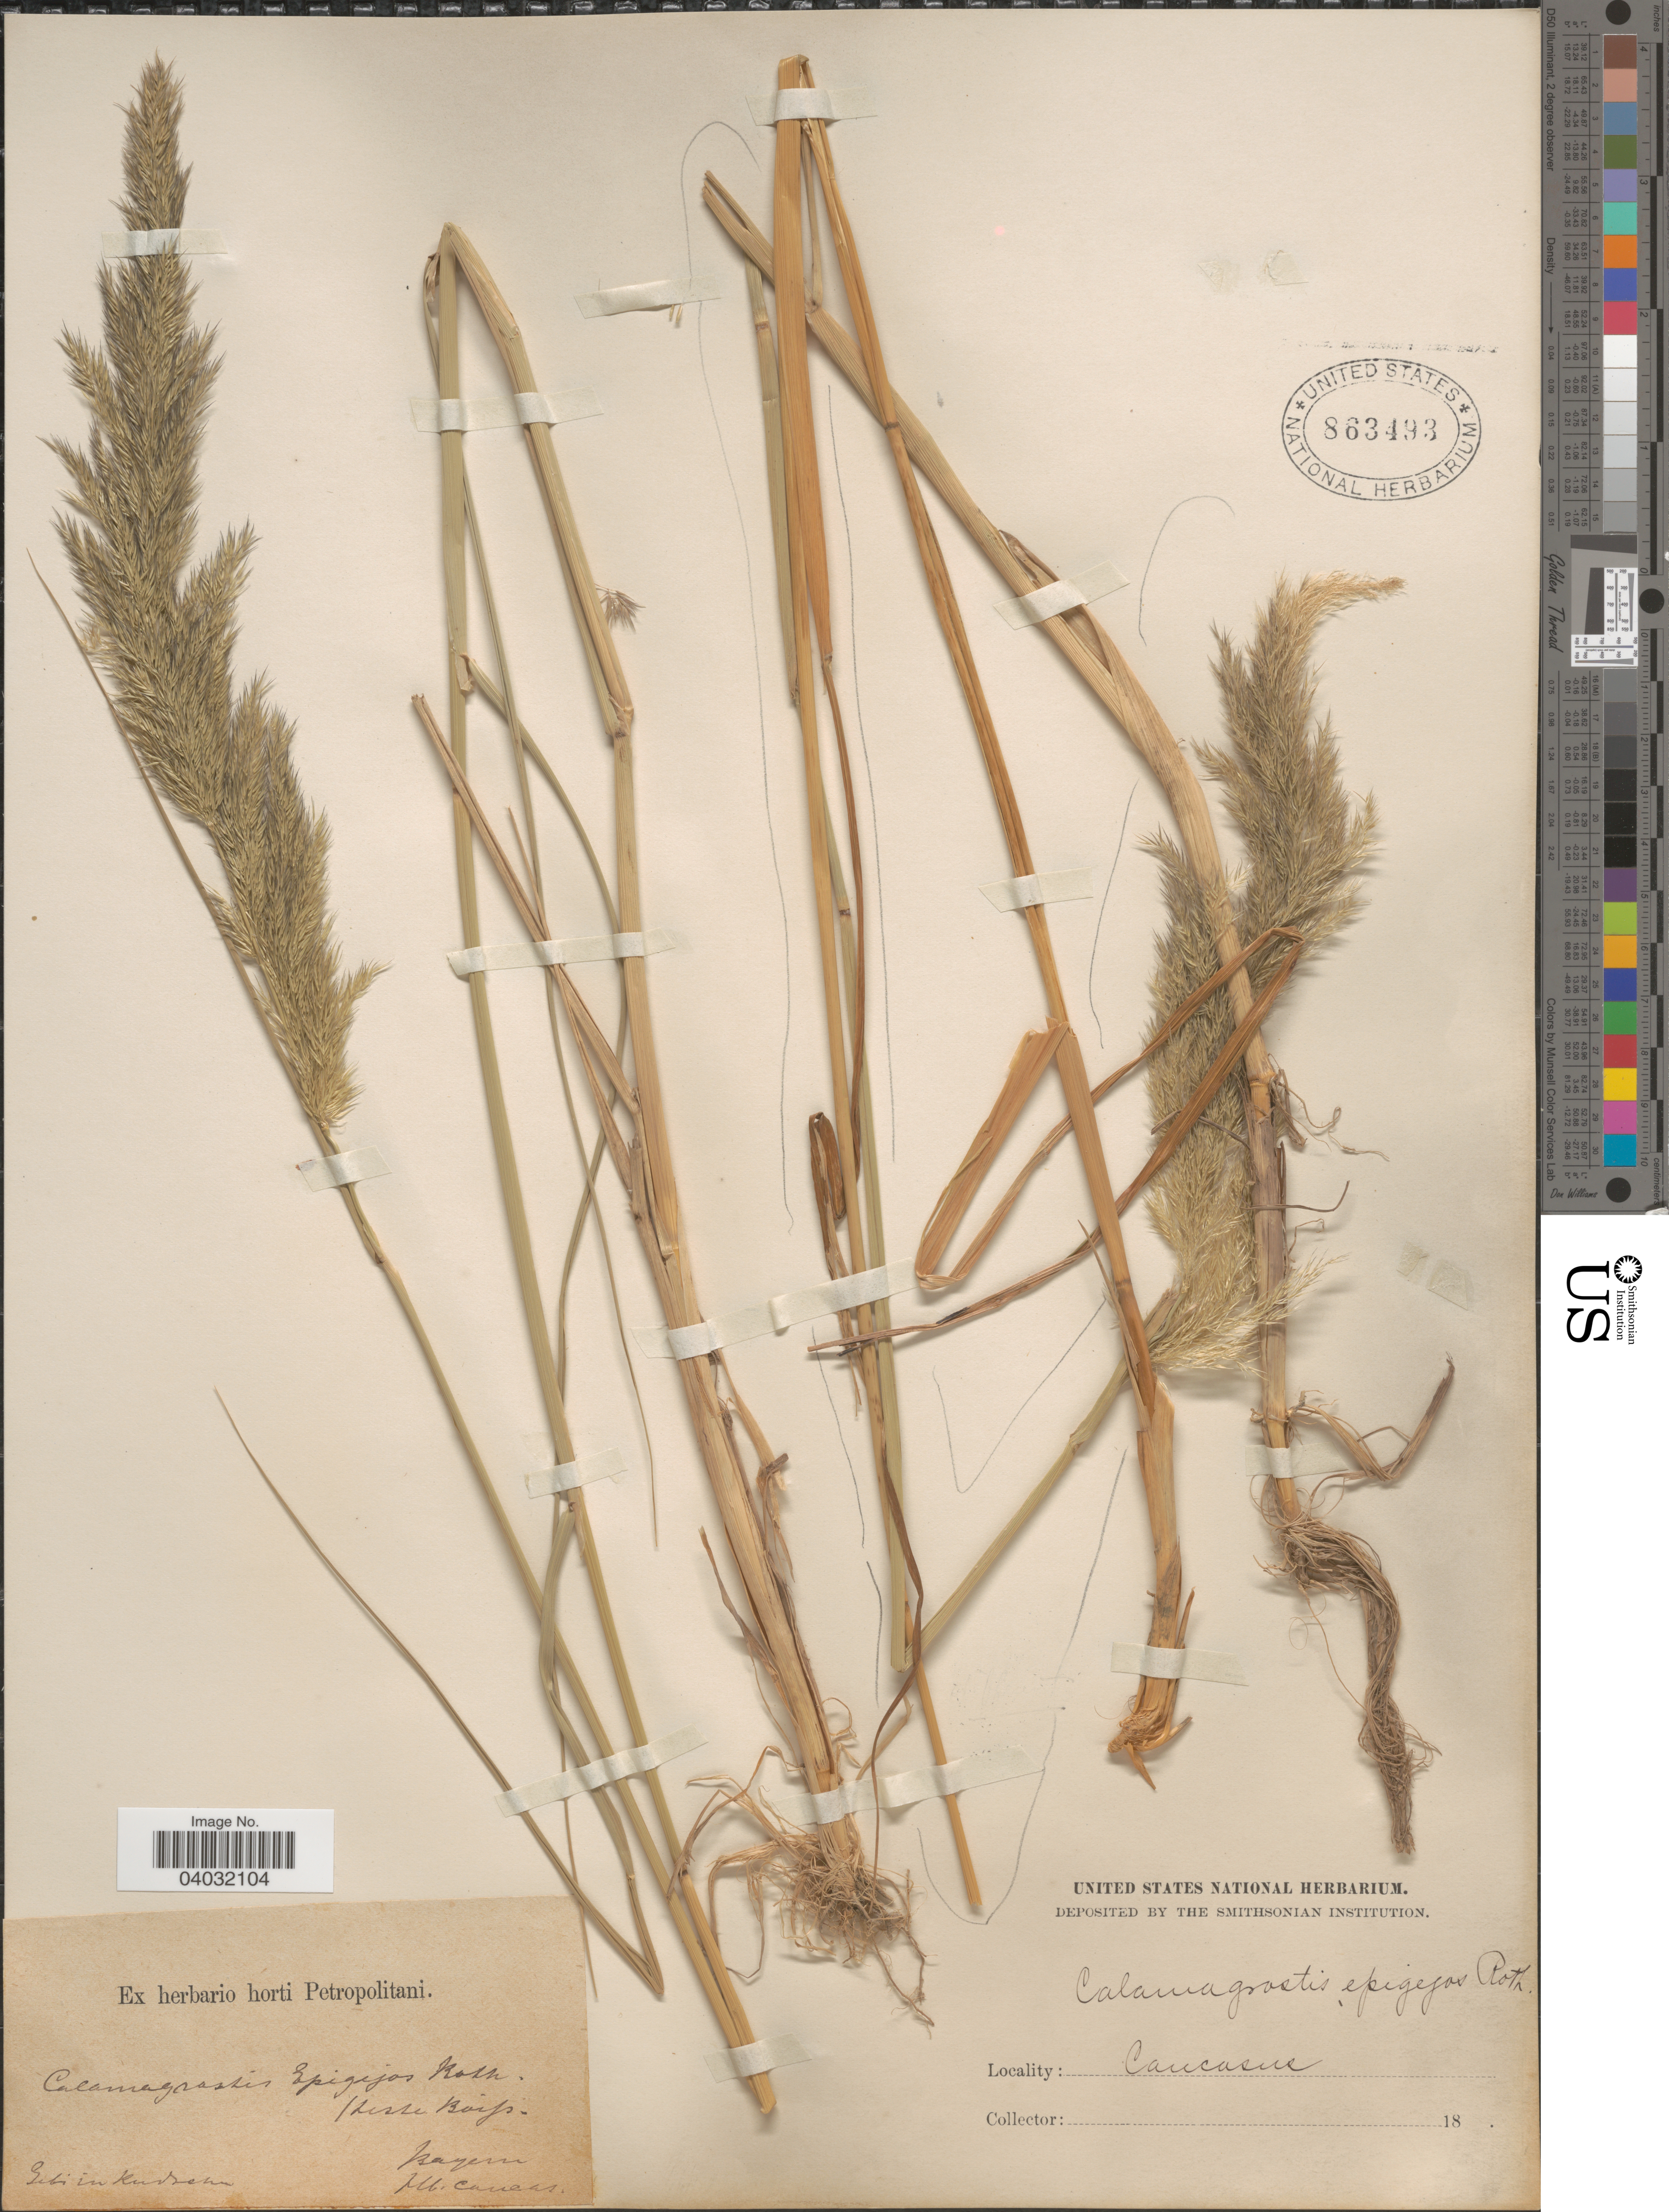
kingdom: Plantae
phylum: Tracheophyta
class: Liliopsida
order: Poales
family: Poaceae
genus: Calamagrostis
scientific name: Calamagrostis epigeios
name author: (L.) Roth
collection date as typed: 18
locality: Caucasus.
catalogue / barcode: US 863493